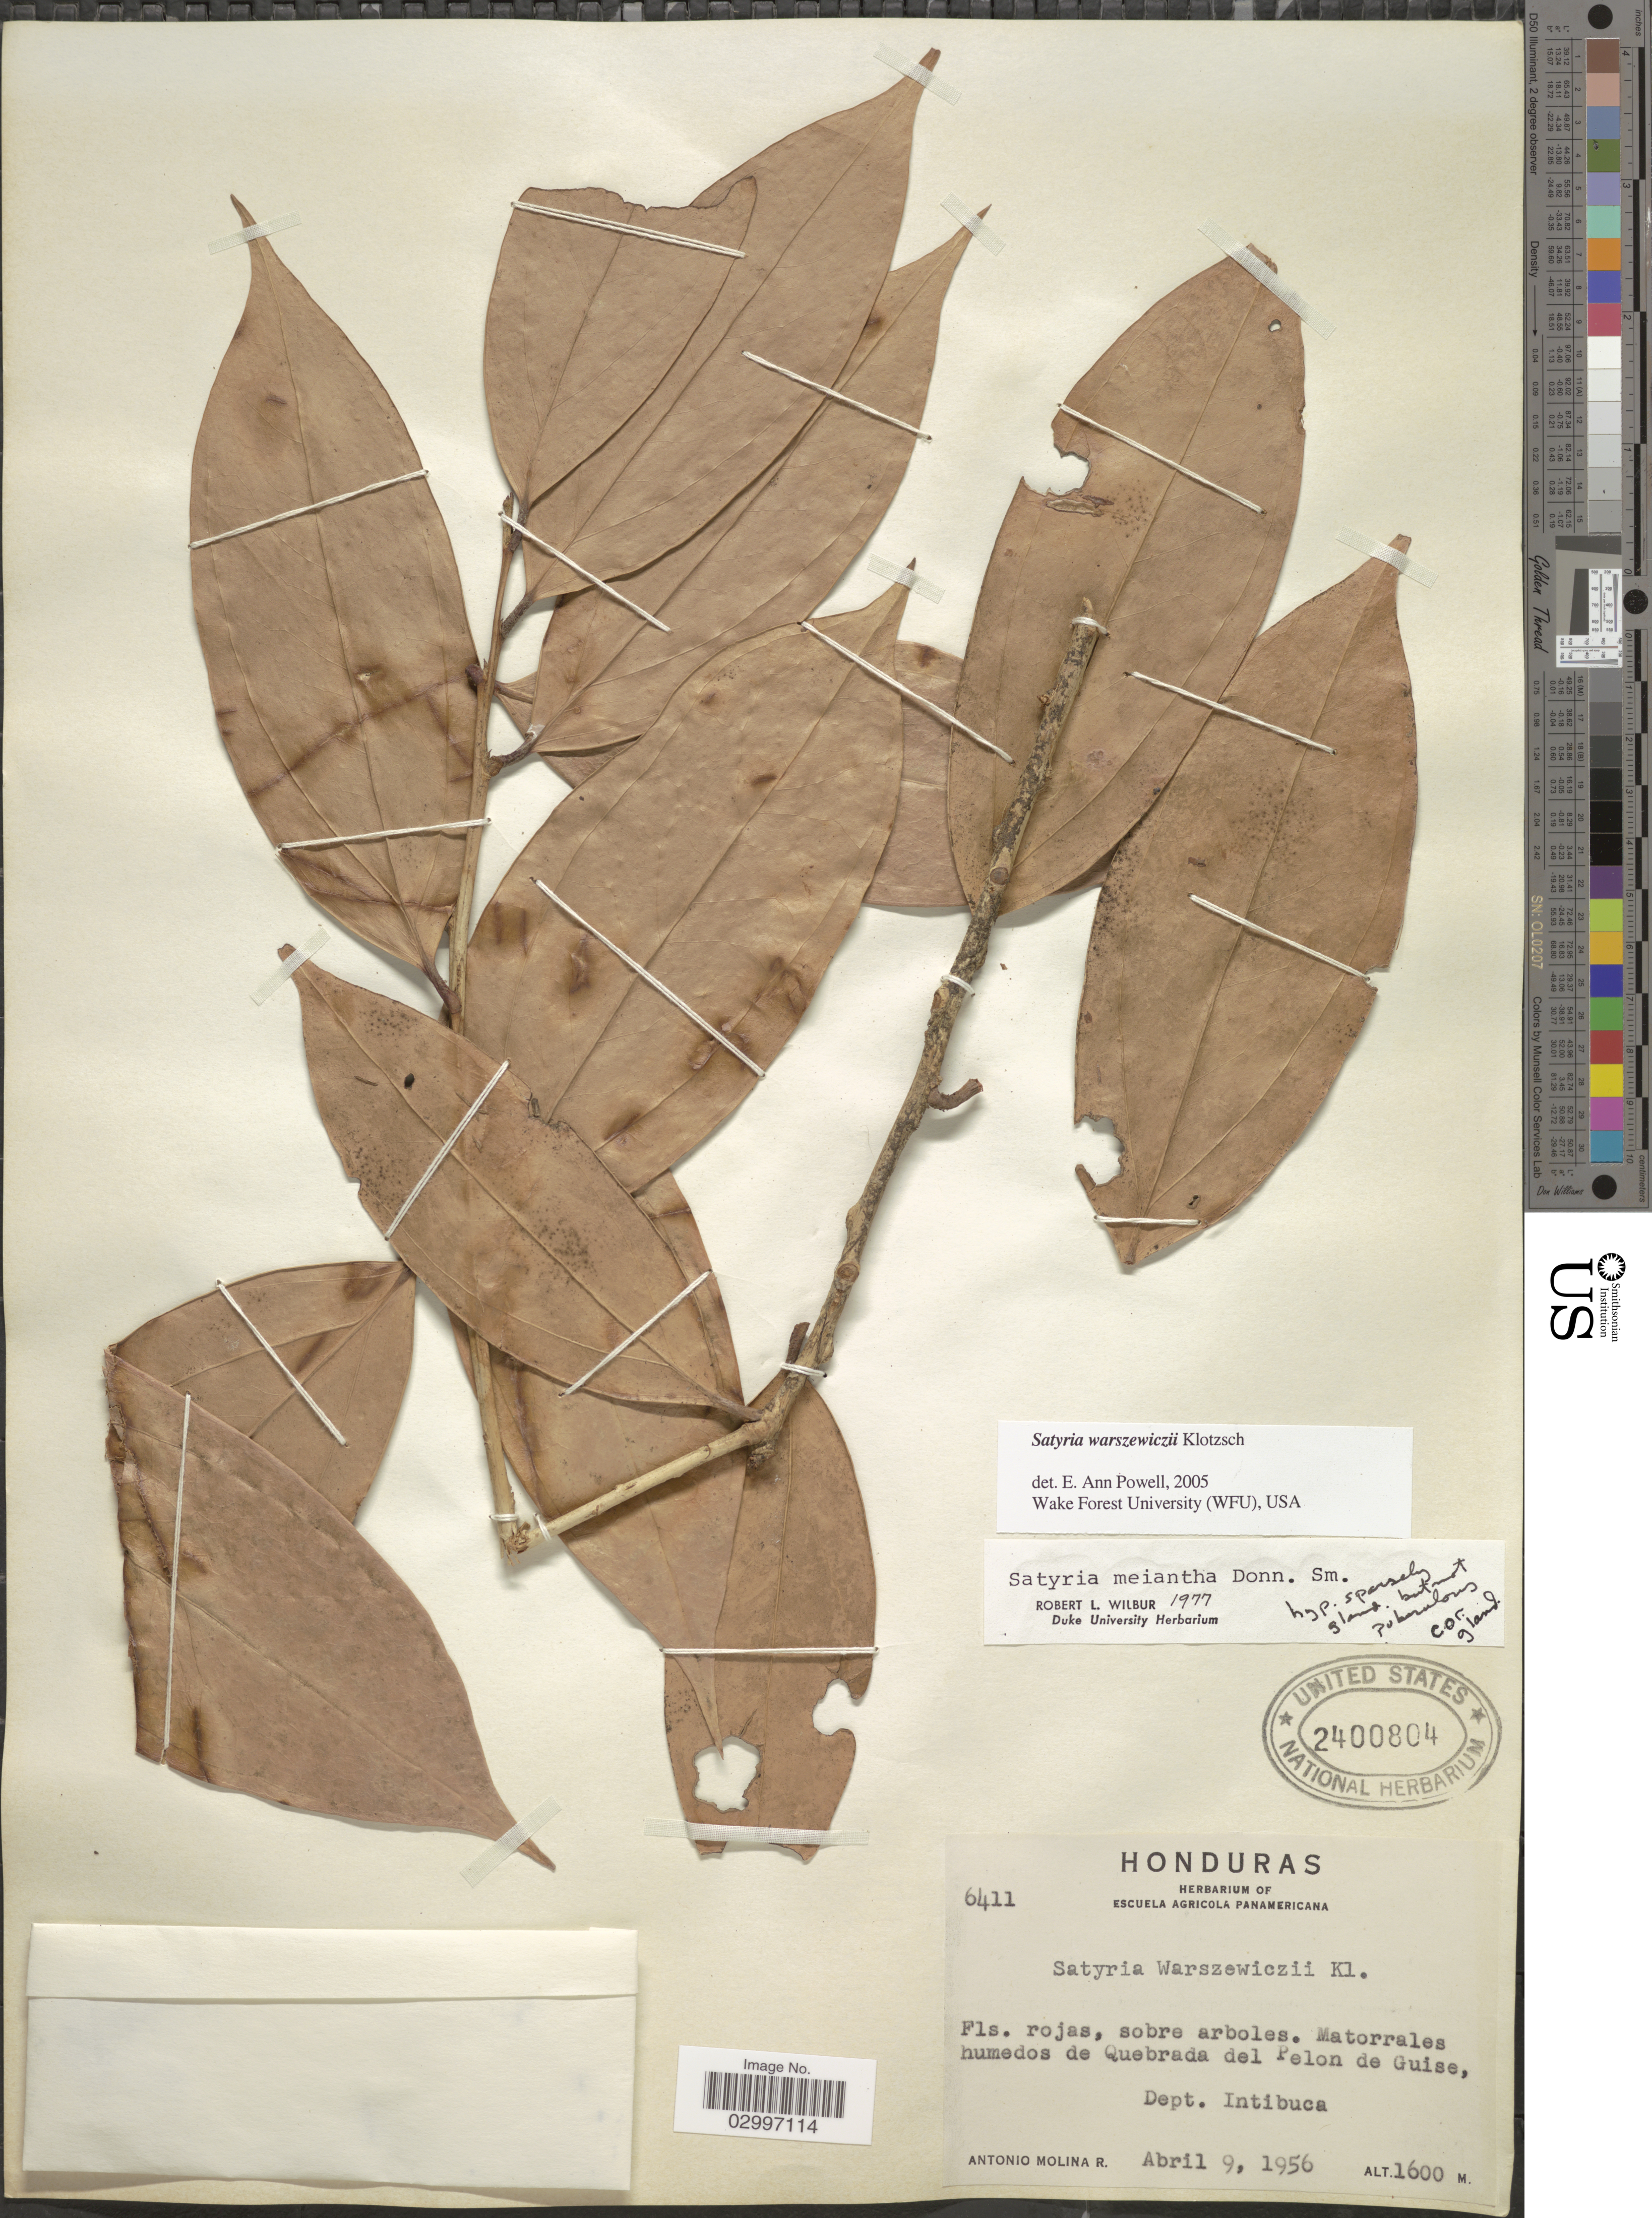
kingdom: Plantae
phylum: Tracheophyta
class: Magnoliopsida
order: Ericales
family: Ericaceae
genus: Satyria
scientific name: Satyria warszewiczii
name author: Klotzsch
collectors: A. Molina R.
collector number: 6411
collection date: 1956-04-09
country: Honduras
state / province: Intibuca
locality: Matorrales humedos de Quebrada del Pelon de Guise, Dept. Intibuca.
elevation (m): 1600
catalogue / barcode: US 2400804